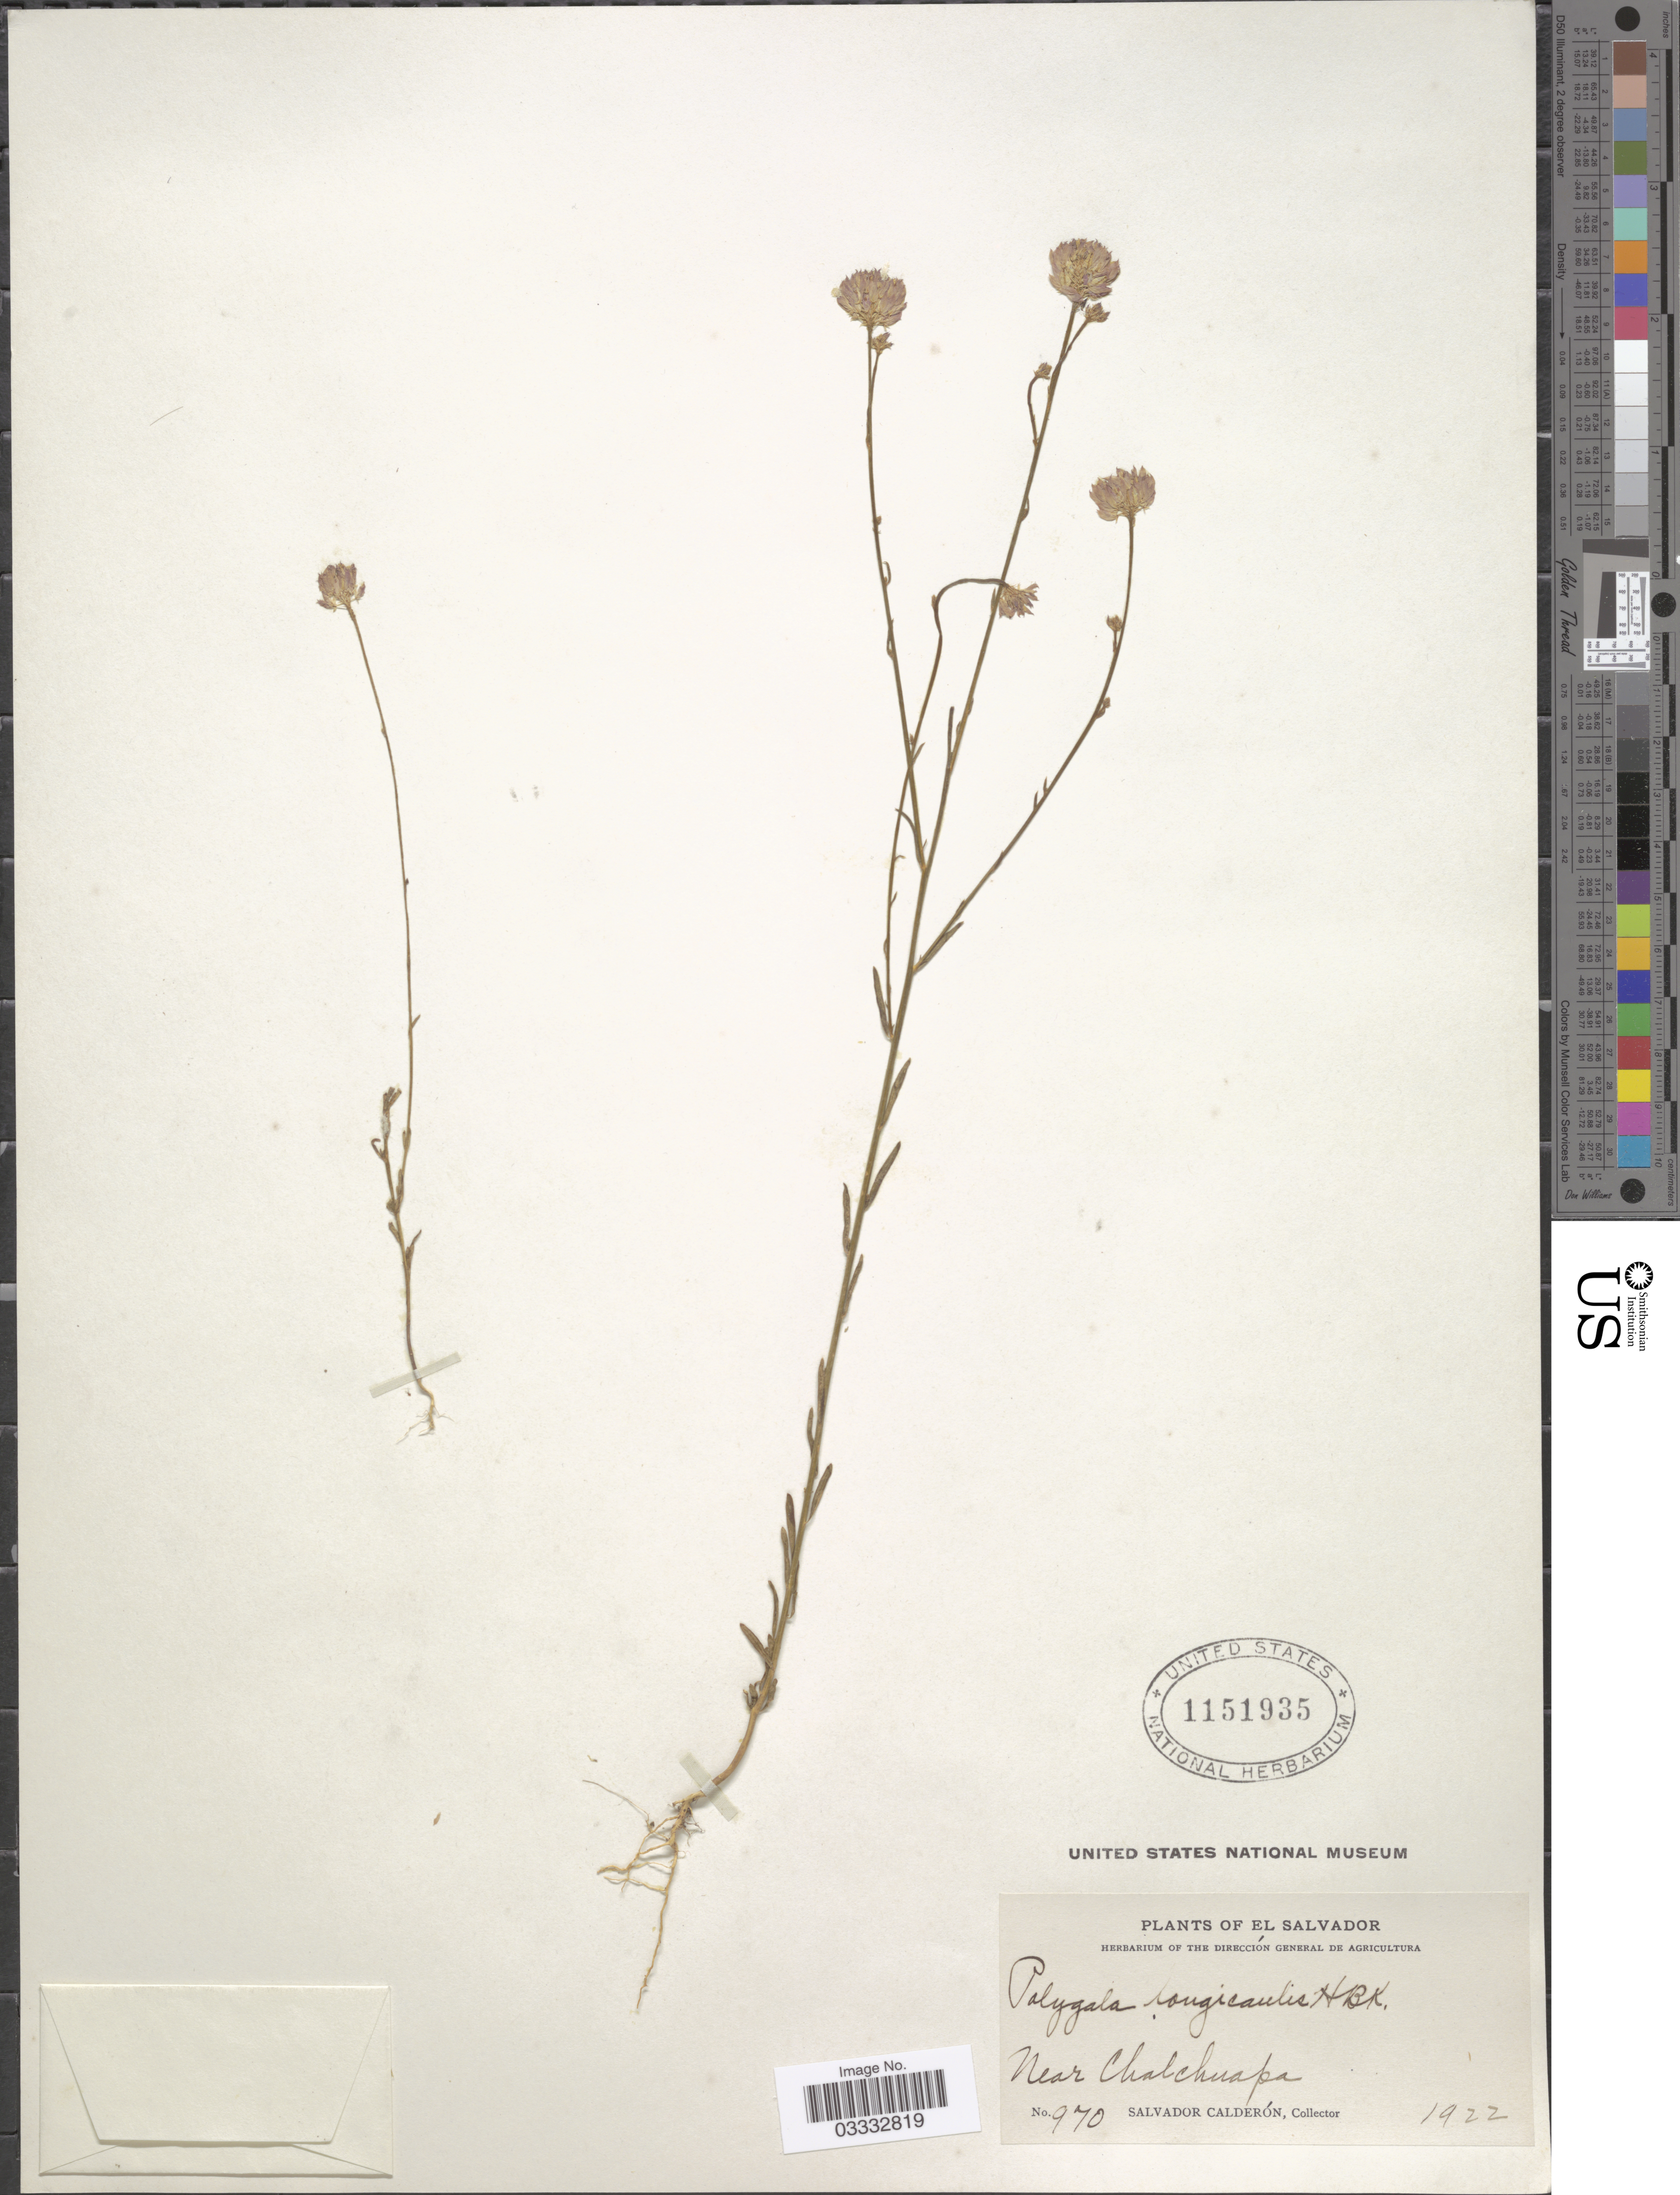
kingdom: Plantae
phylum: Tracheophyta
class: Magnoliopsida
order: Fabales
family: Polygalaceae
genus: Polygala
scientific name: Polygala longicaulis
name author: Kunth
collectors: S. Calderón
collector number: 970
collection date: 1922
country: El Salvador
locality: Near Chalchuapa.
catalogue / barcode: US 1151935